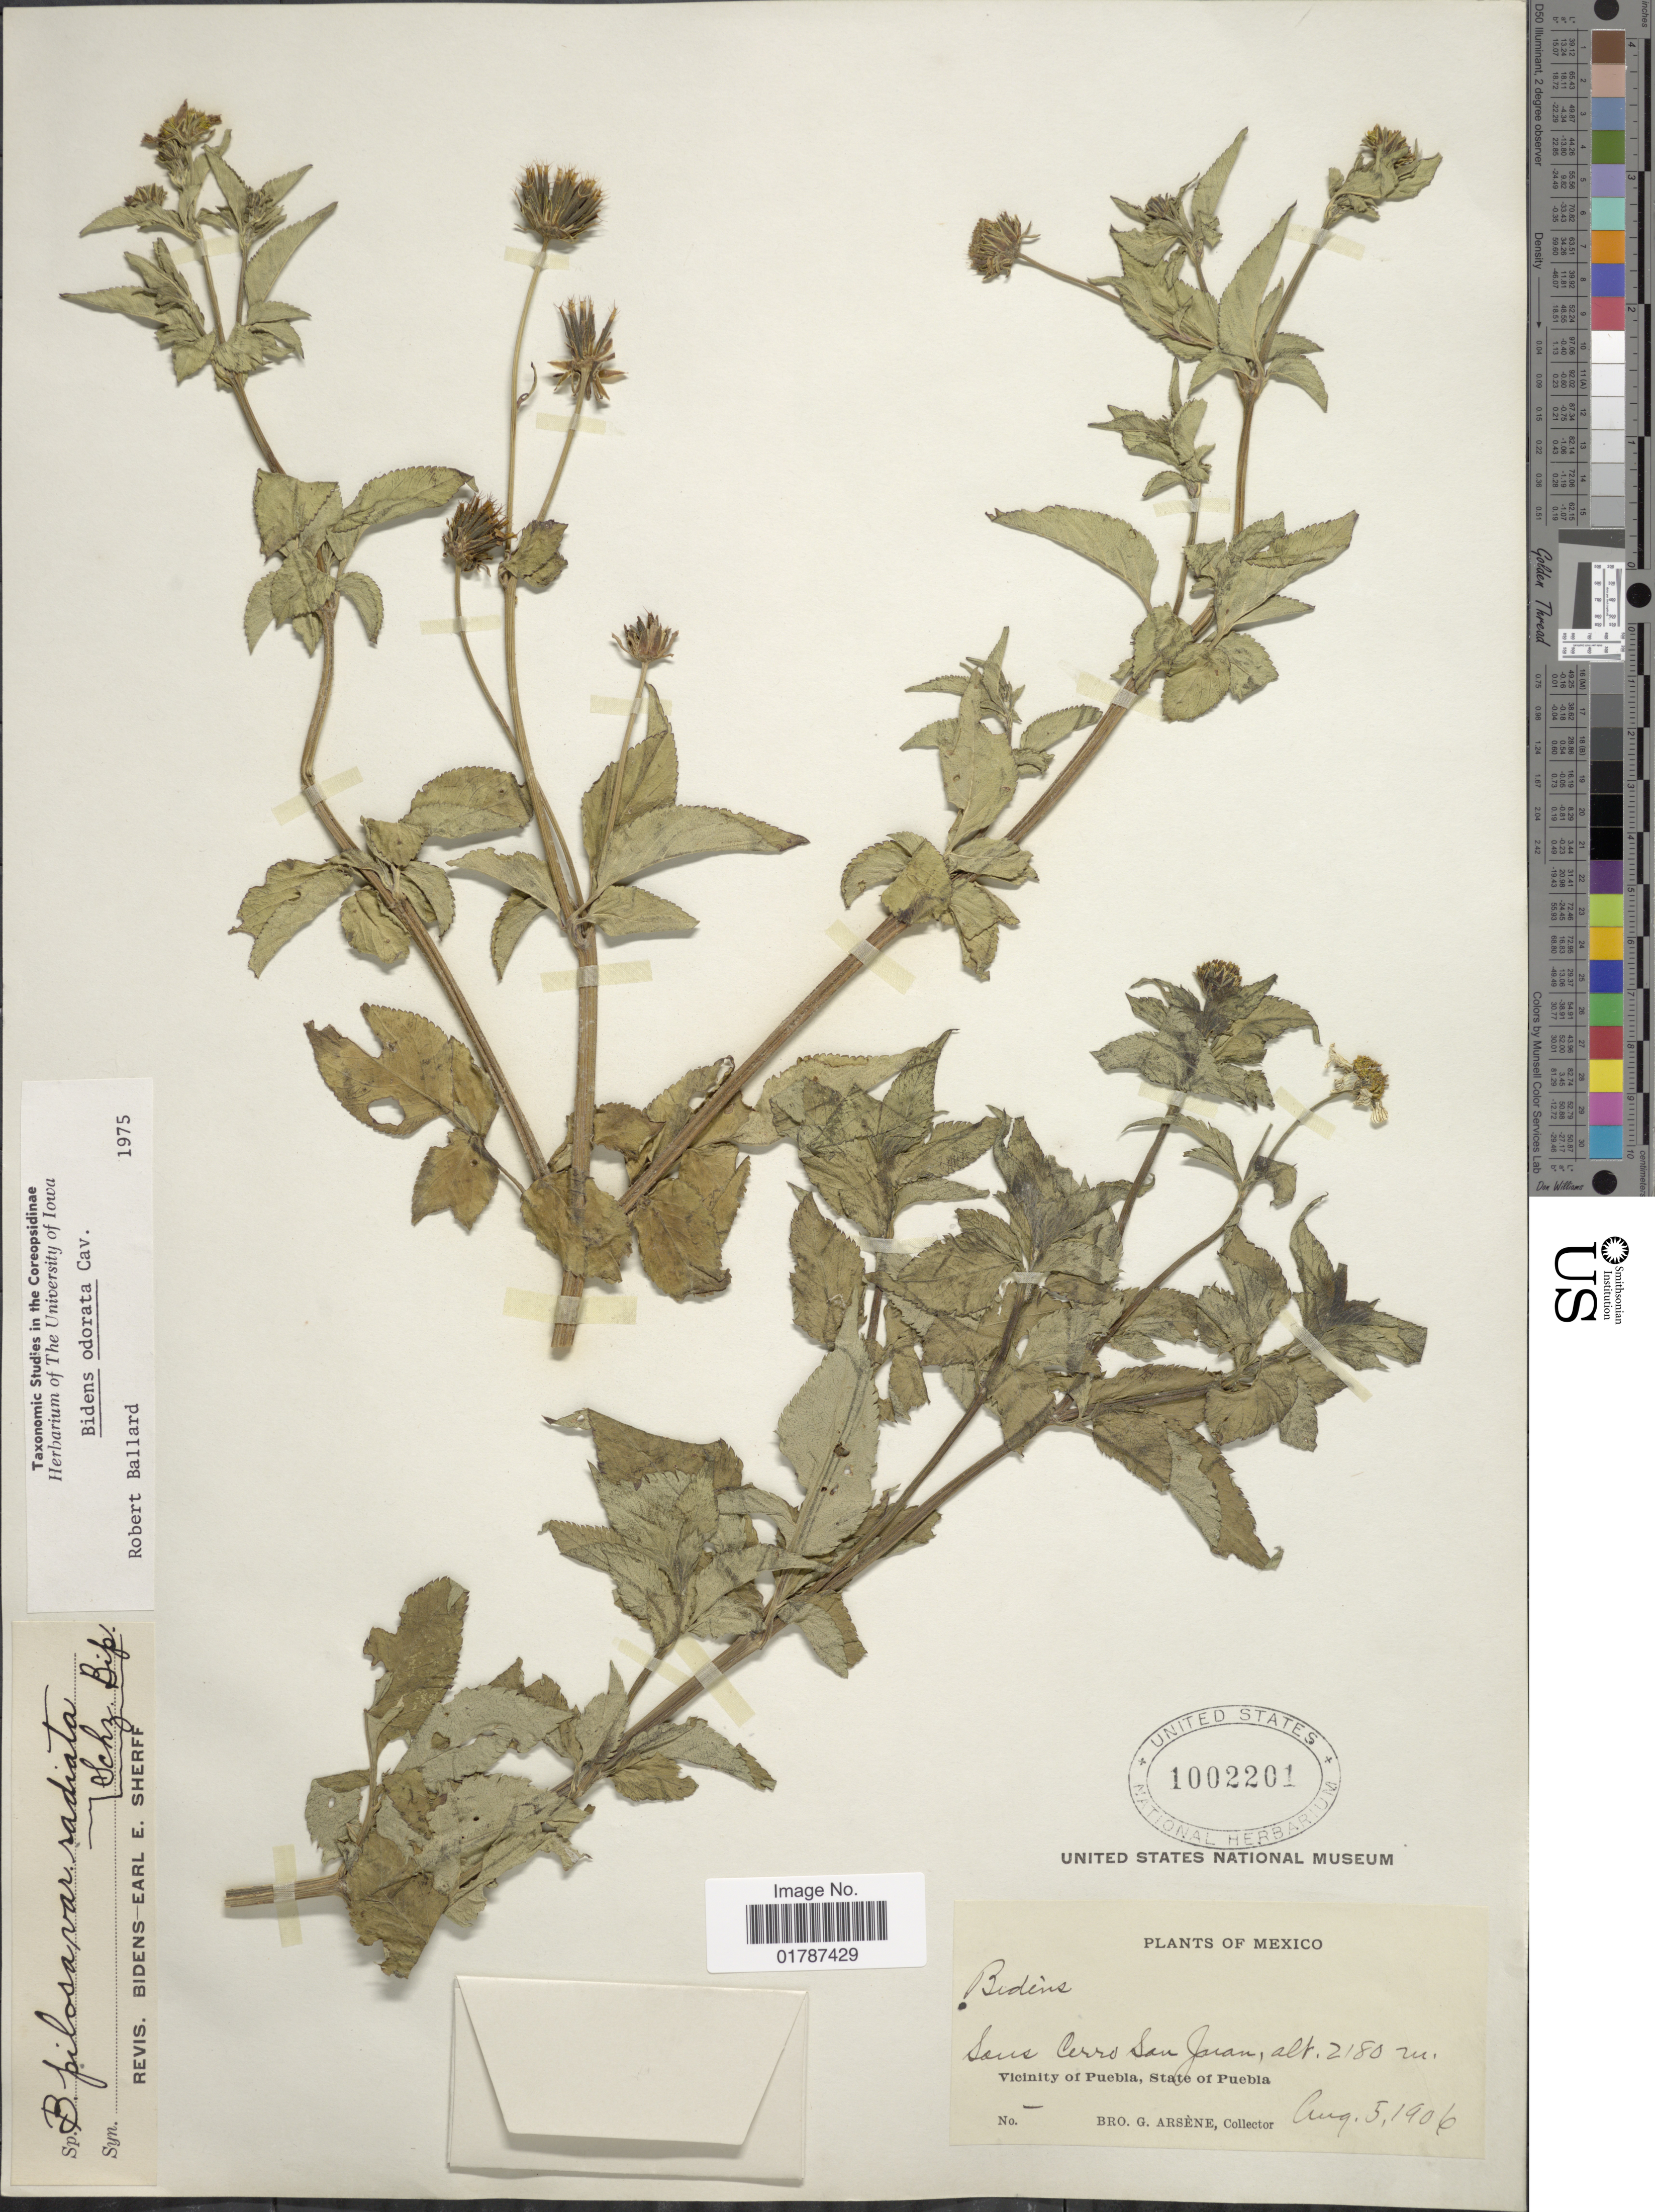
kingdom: Plantae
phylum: Tracheophyta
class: Magnoliopsida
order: Asterales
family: Asteraceae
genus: Bidens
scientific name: Bidens odorata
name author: Cav.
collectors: Bro. G. Arsène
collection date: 1906-08-05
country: Mexico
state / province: Puebla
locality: Sous Cerro San Juan, Vicinity of Puebla, State of Puebla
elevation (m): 2180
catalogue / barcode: US 1002201